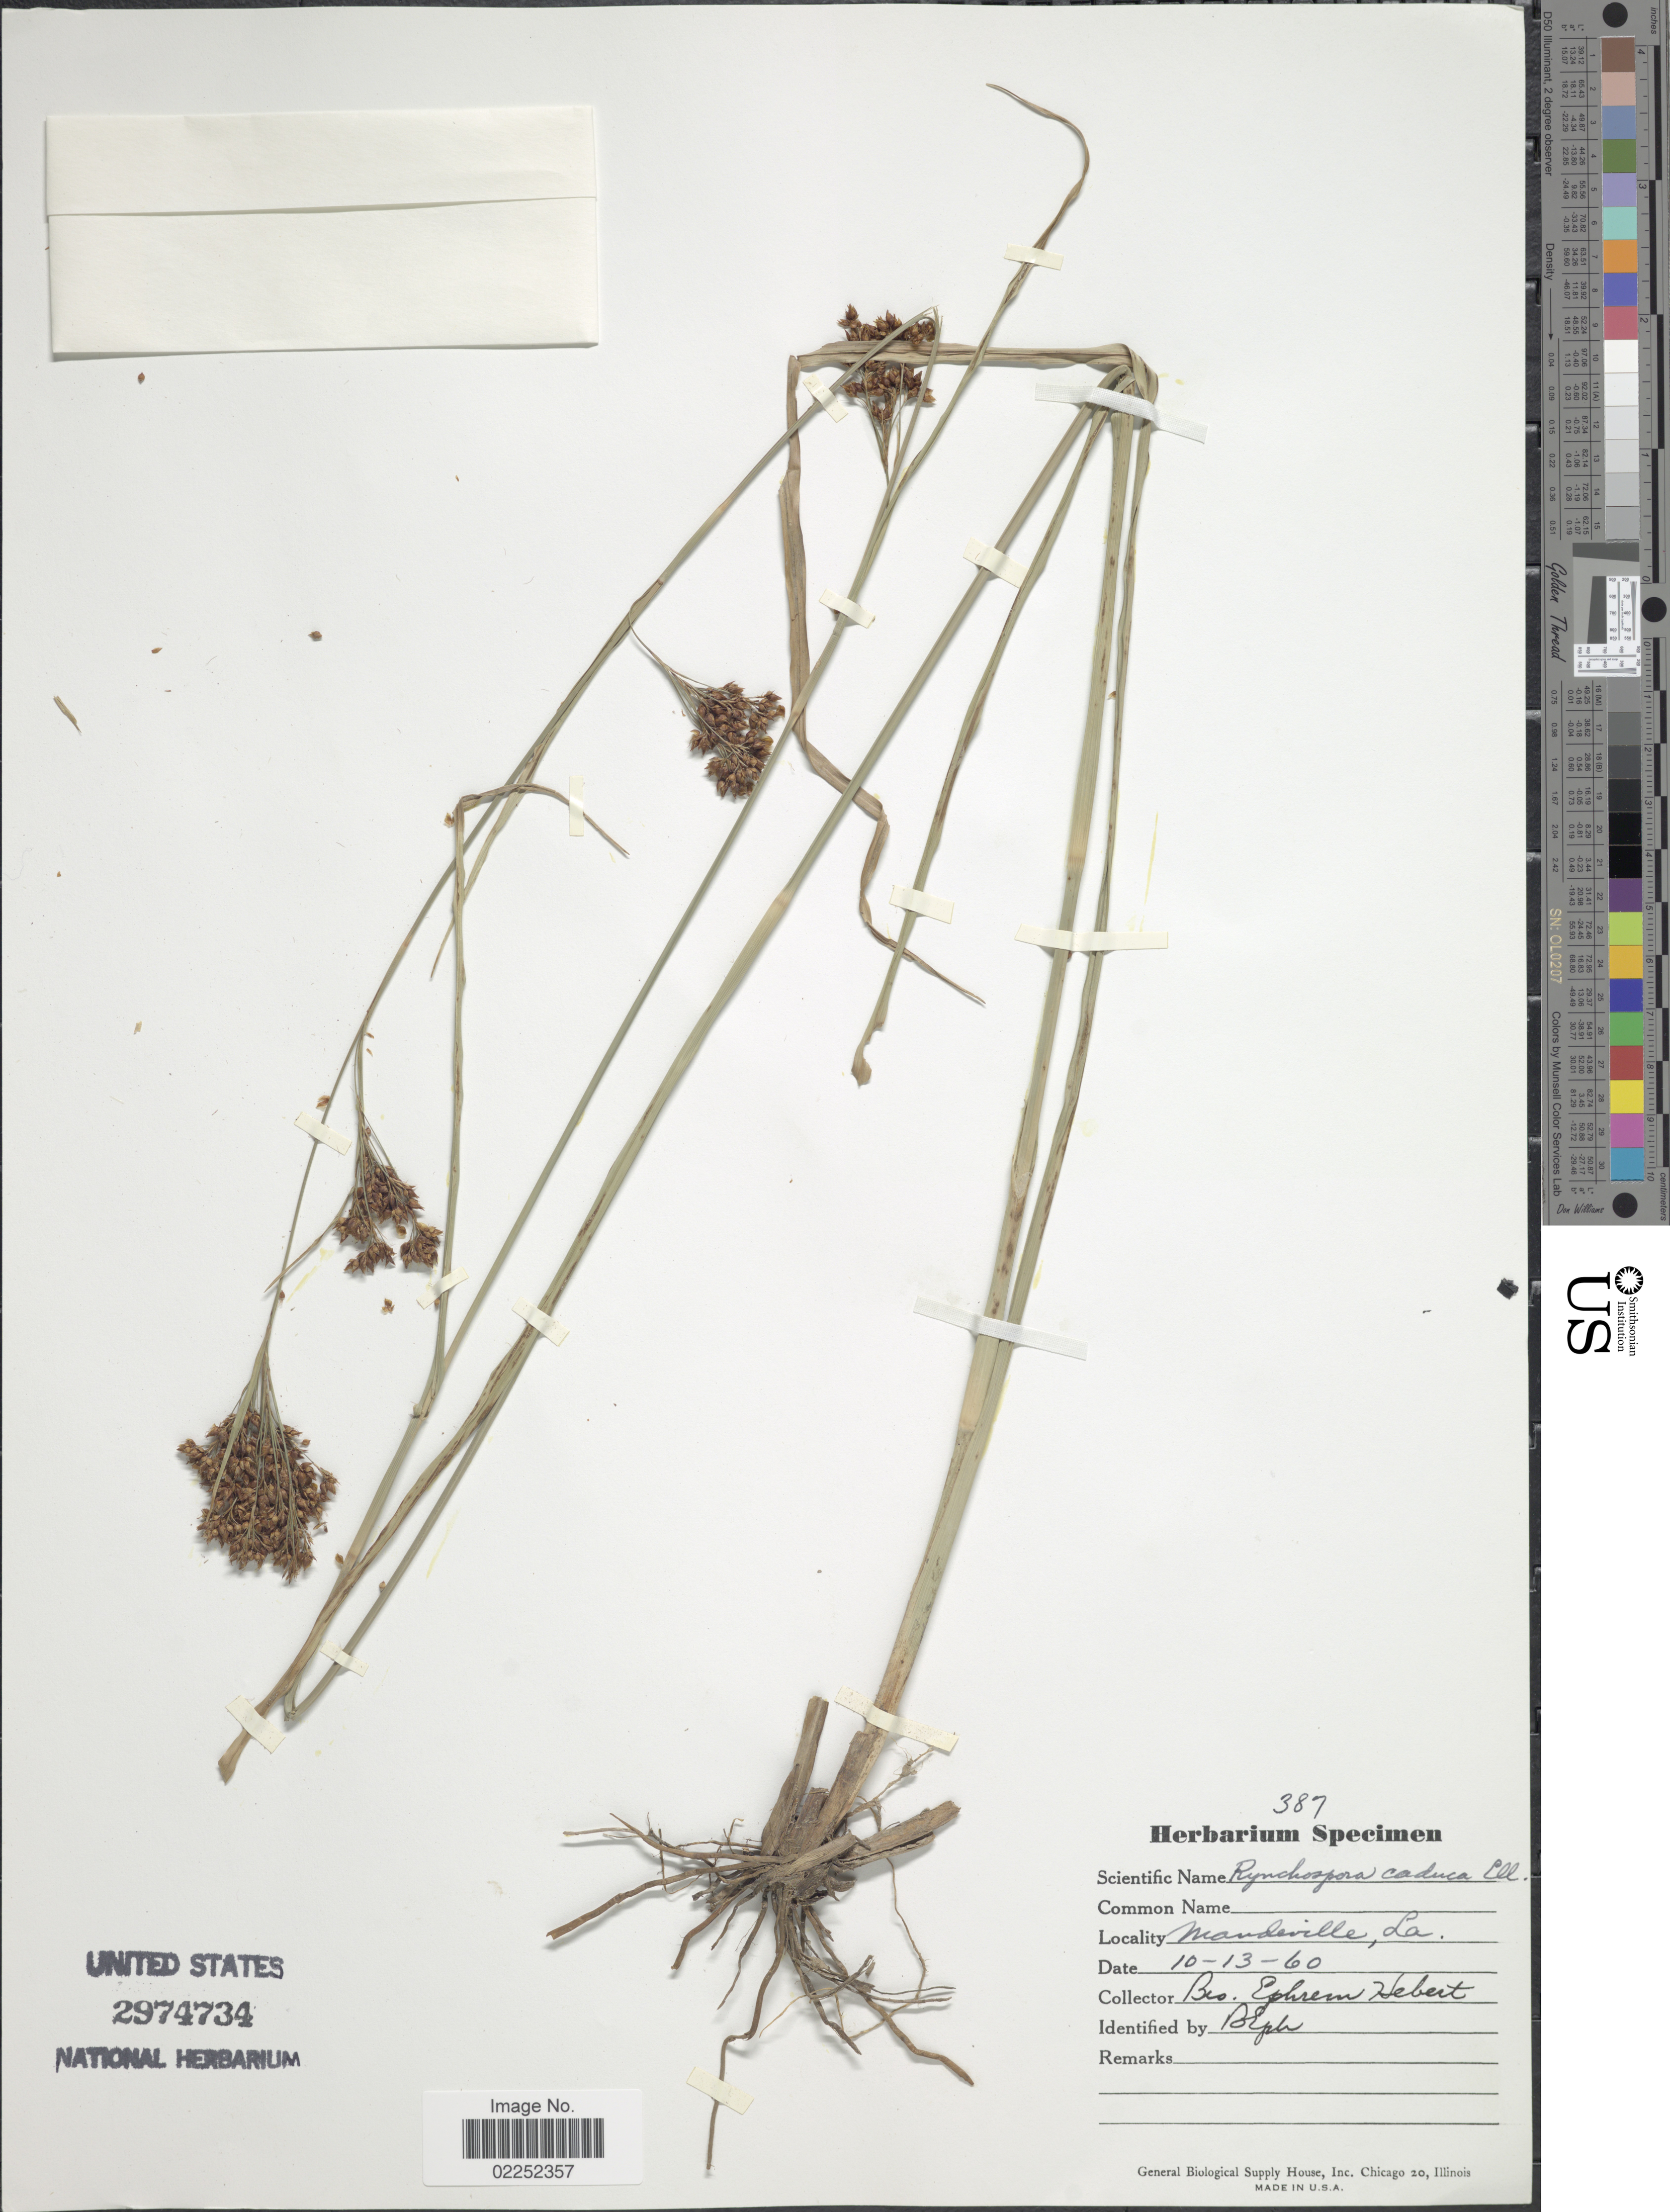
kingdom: Plantae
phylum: Tracheophyta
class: Liliopsida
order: Poales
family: Cyperaceae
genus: Rhynchospora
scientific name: Rhynchospora caduca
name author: Elliott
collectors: E. Hebert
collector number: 387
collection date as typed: Transcribed d/m/y: 13/10/60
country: United States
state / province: Louisiana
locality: Mandeville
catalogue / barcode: US 2974734